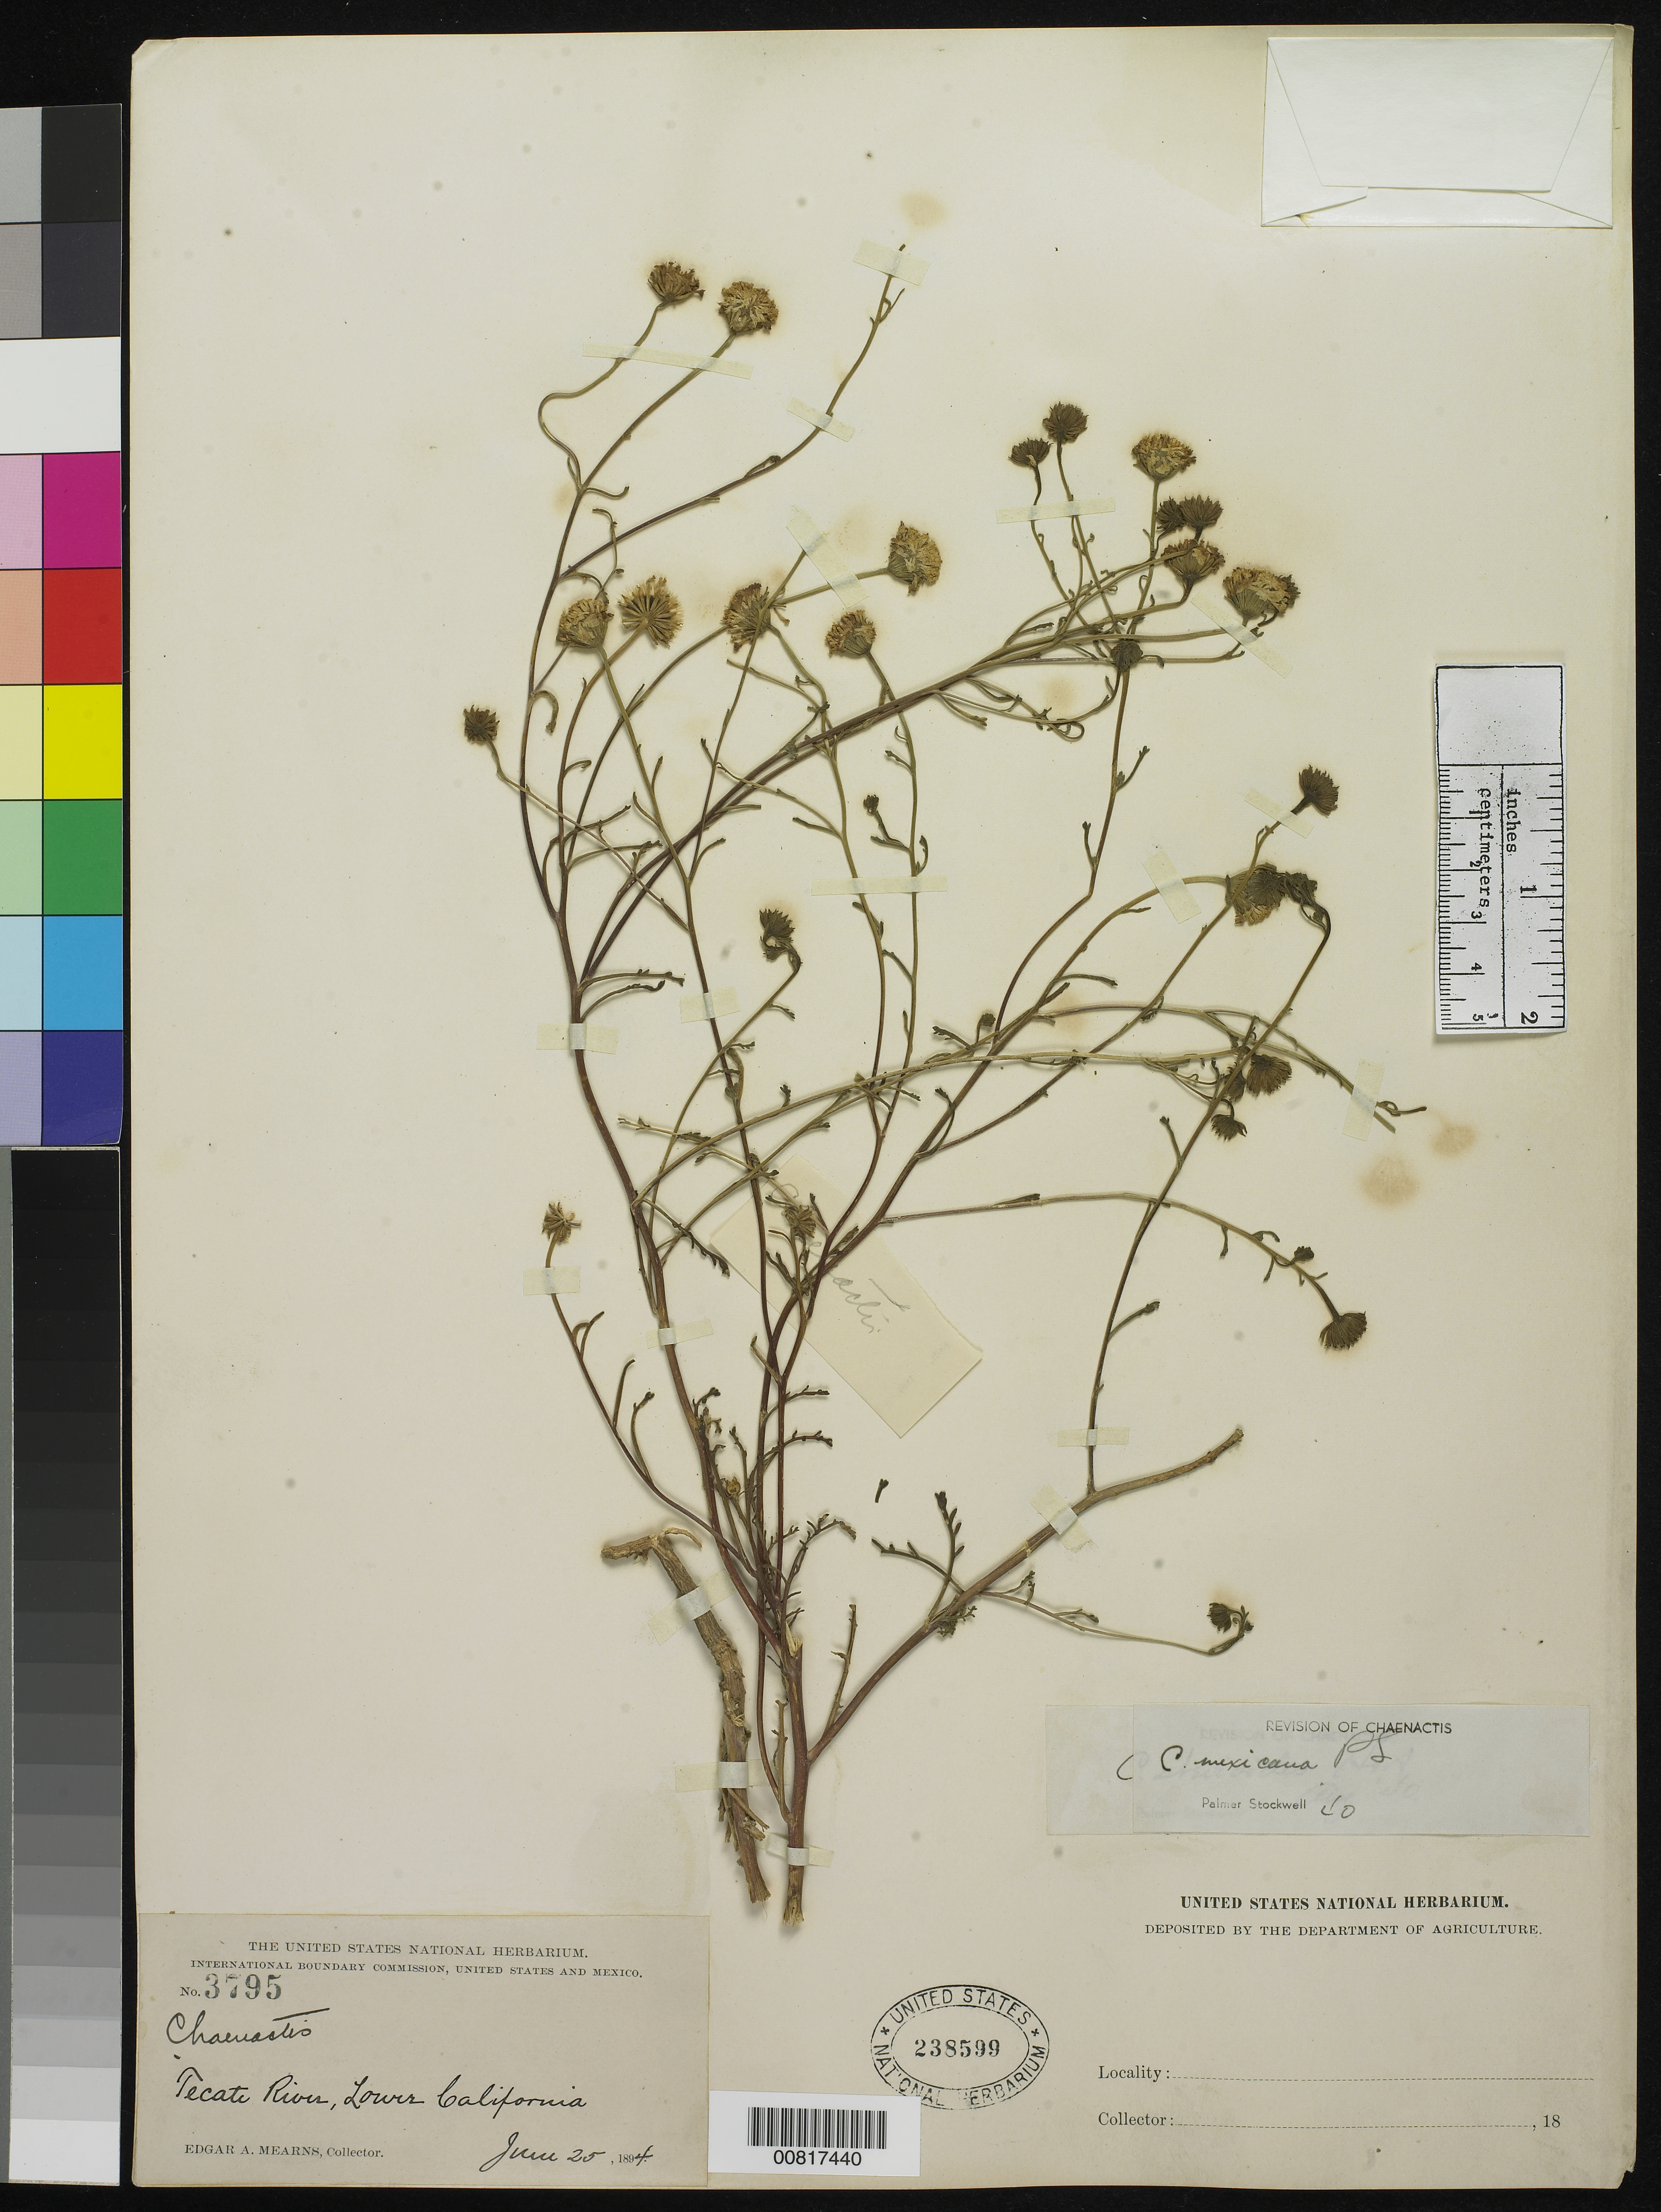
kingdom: Plantae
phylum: Tracheophyta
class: Magnoliopsida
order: Asterales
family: Asteraceae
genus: Chaenactis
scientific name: Chaenactis mexicana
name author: Stockw.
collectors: E. A. Mearns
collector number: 3795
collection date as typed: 25 Jun 1894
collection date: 1894-06-25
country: Mexico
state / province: Baja California Norte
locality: Tecate River, Baja California.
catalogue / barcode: US 238599